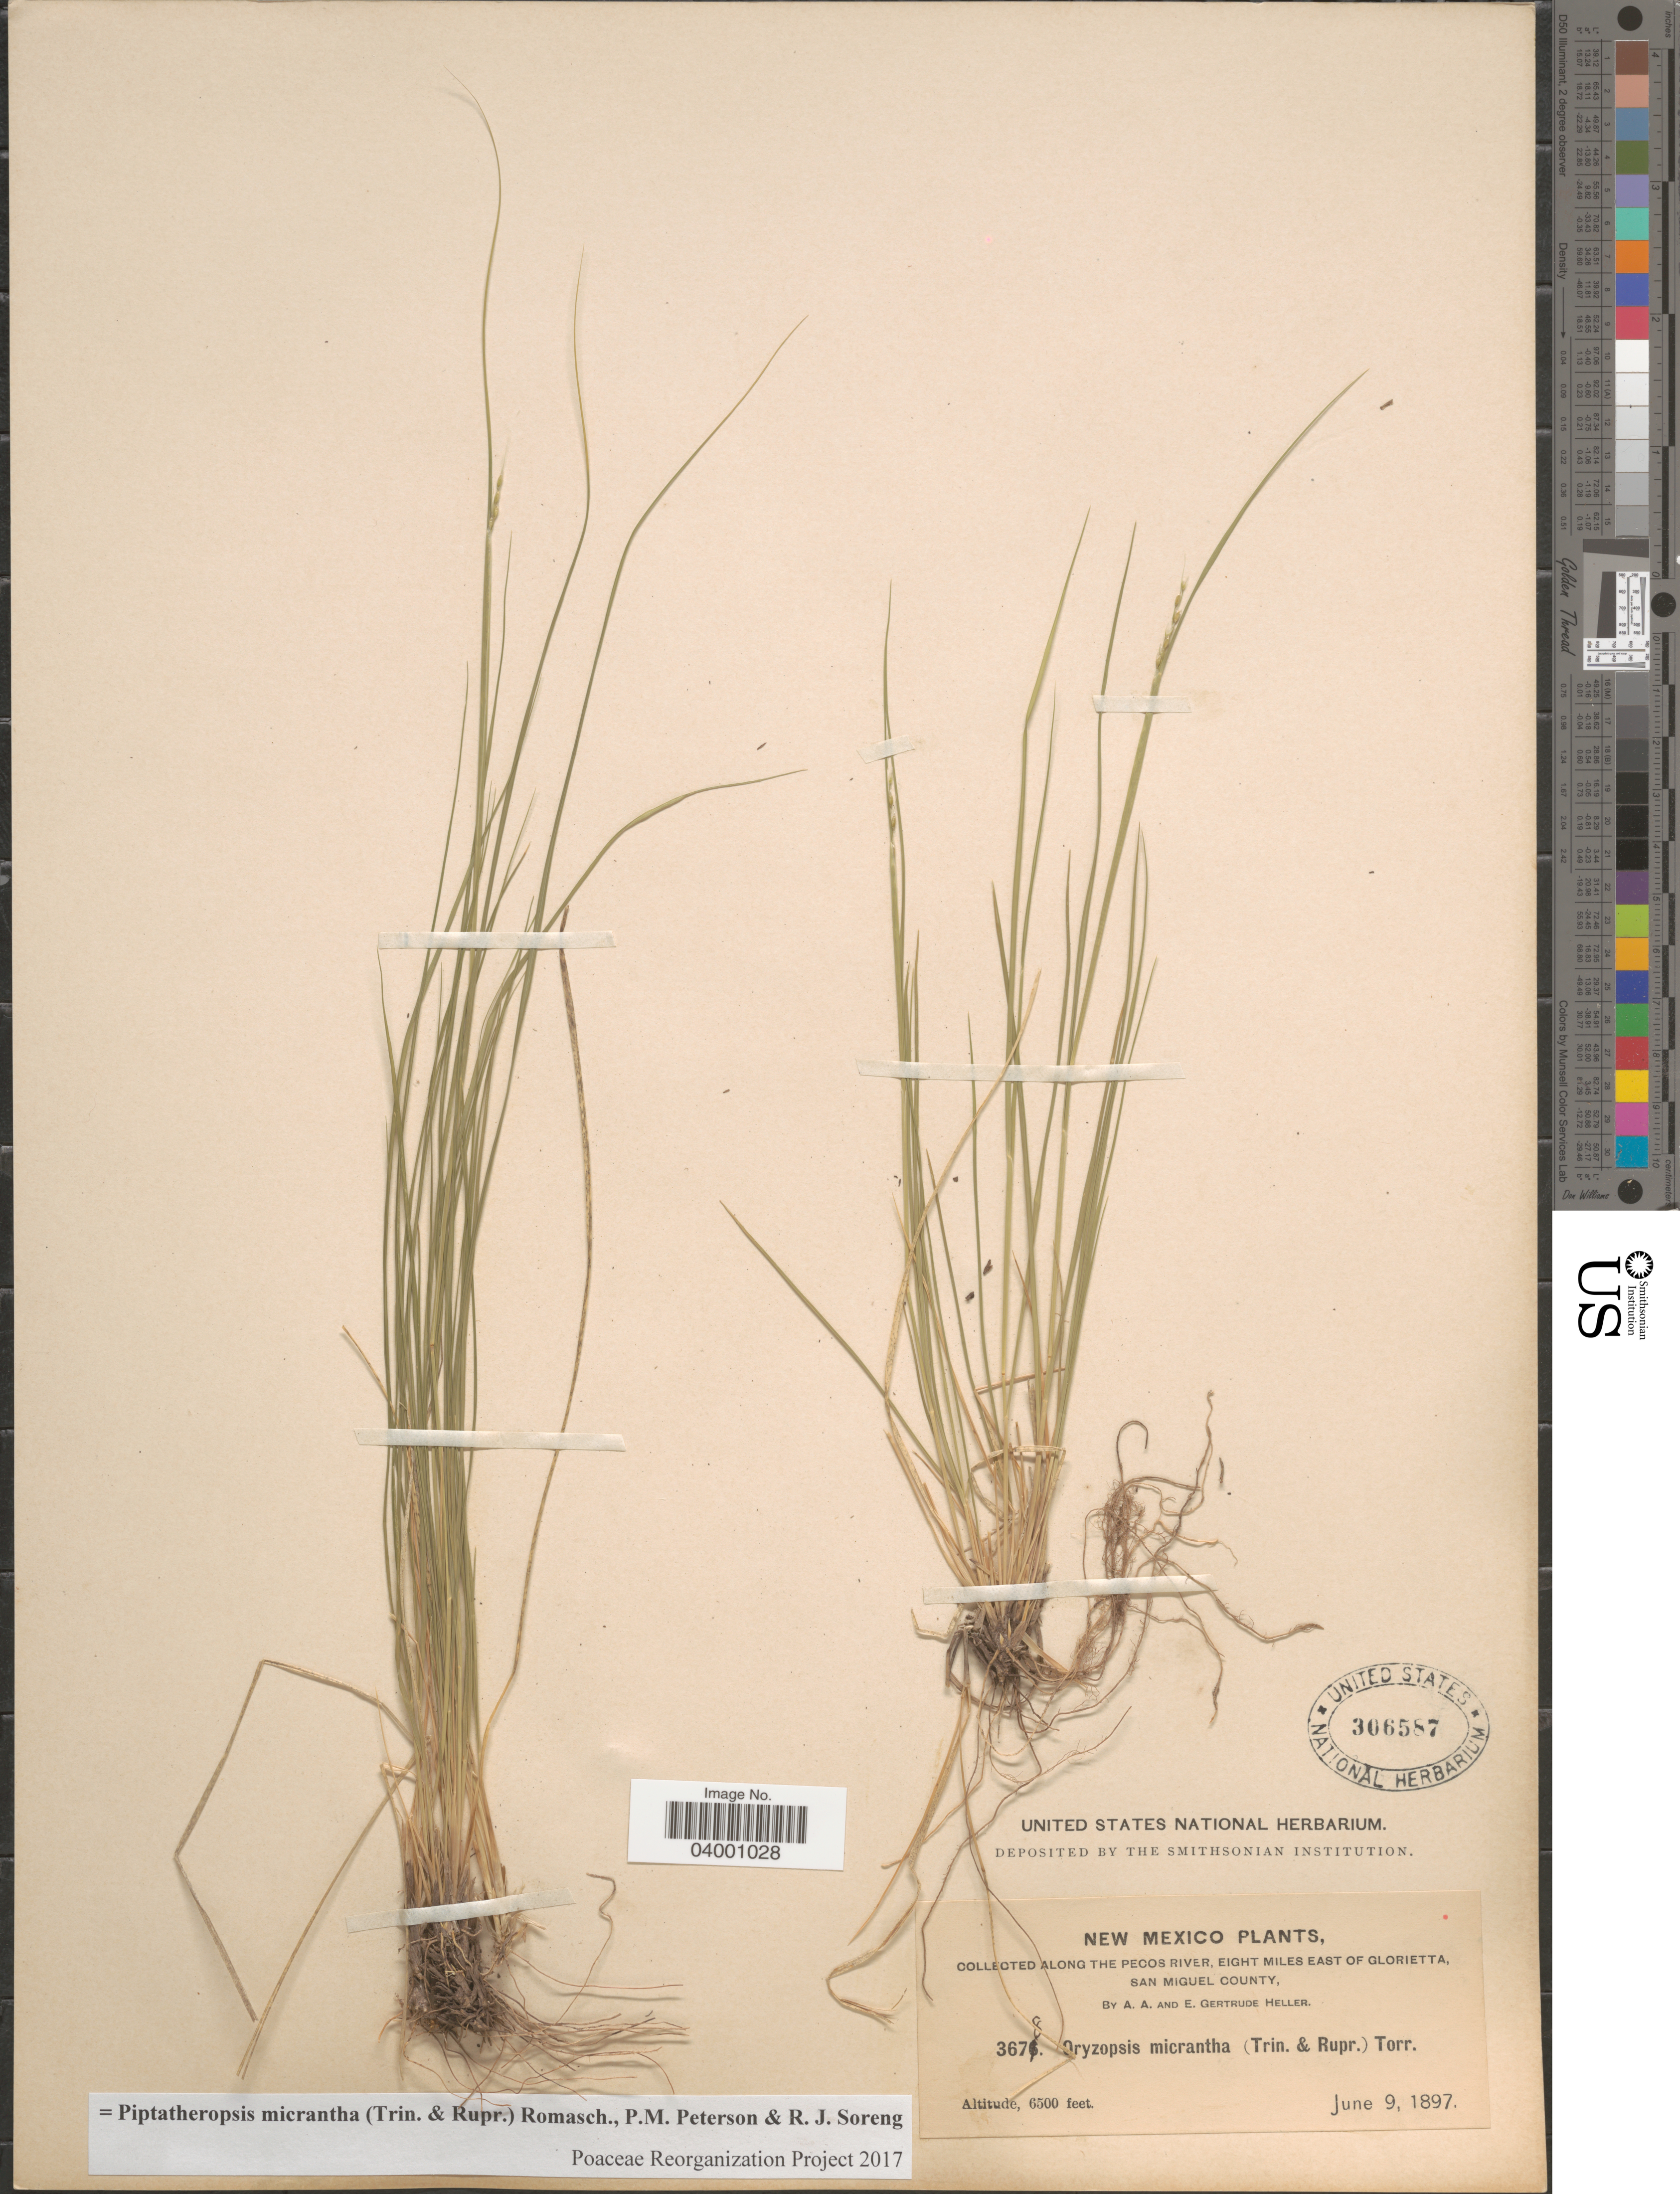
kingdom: Plantae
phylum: Tracheophyta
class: Liliopsida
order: Poales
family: Poaceae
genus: Piptatheropsis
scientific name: Piptatheropsis micrantha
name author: (Trin. & Rupr.) Romasch.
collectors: A. A. Heller & E. G. Heller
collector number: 3678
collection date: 1897-06-09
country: United States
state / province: New Mexico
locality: Along the Pecos River, eight miles east of Glorietta, San Miguel County.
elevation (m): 1981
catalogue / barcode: US 306587